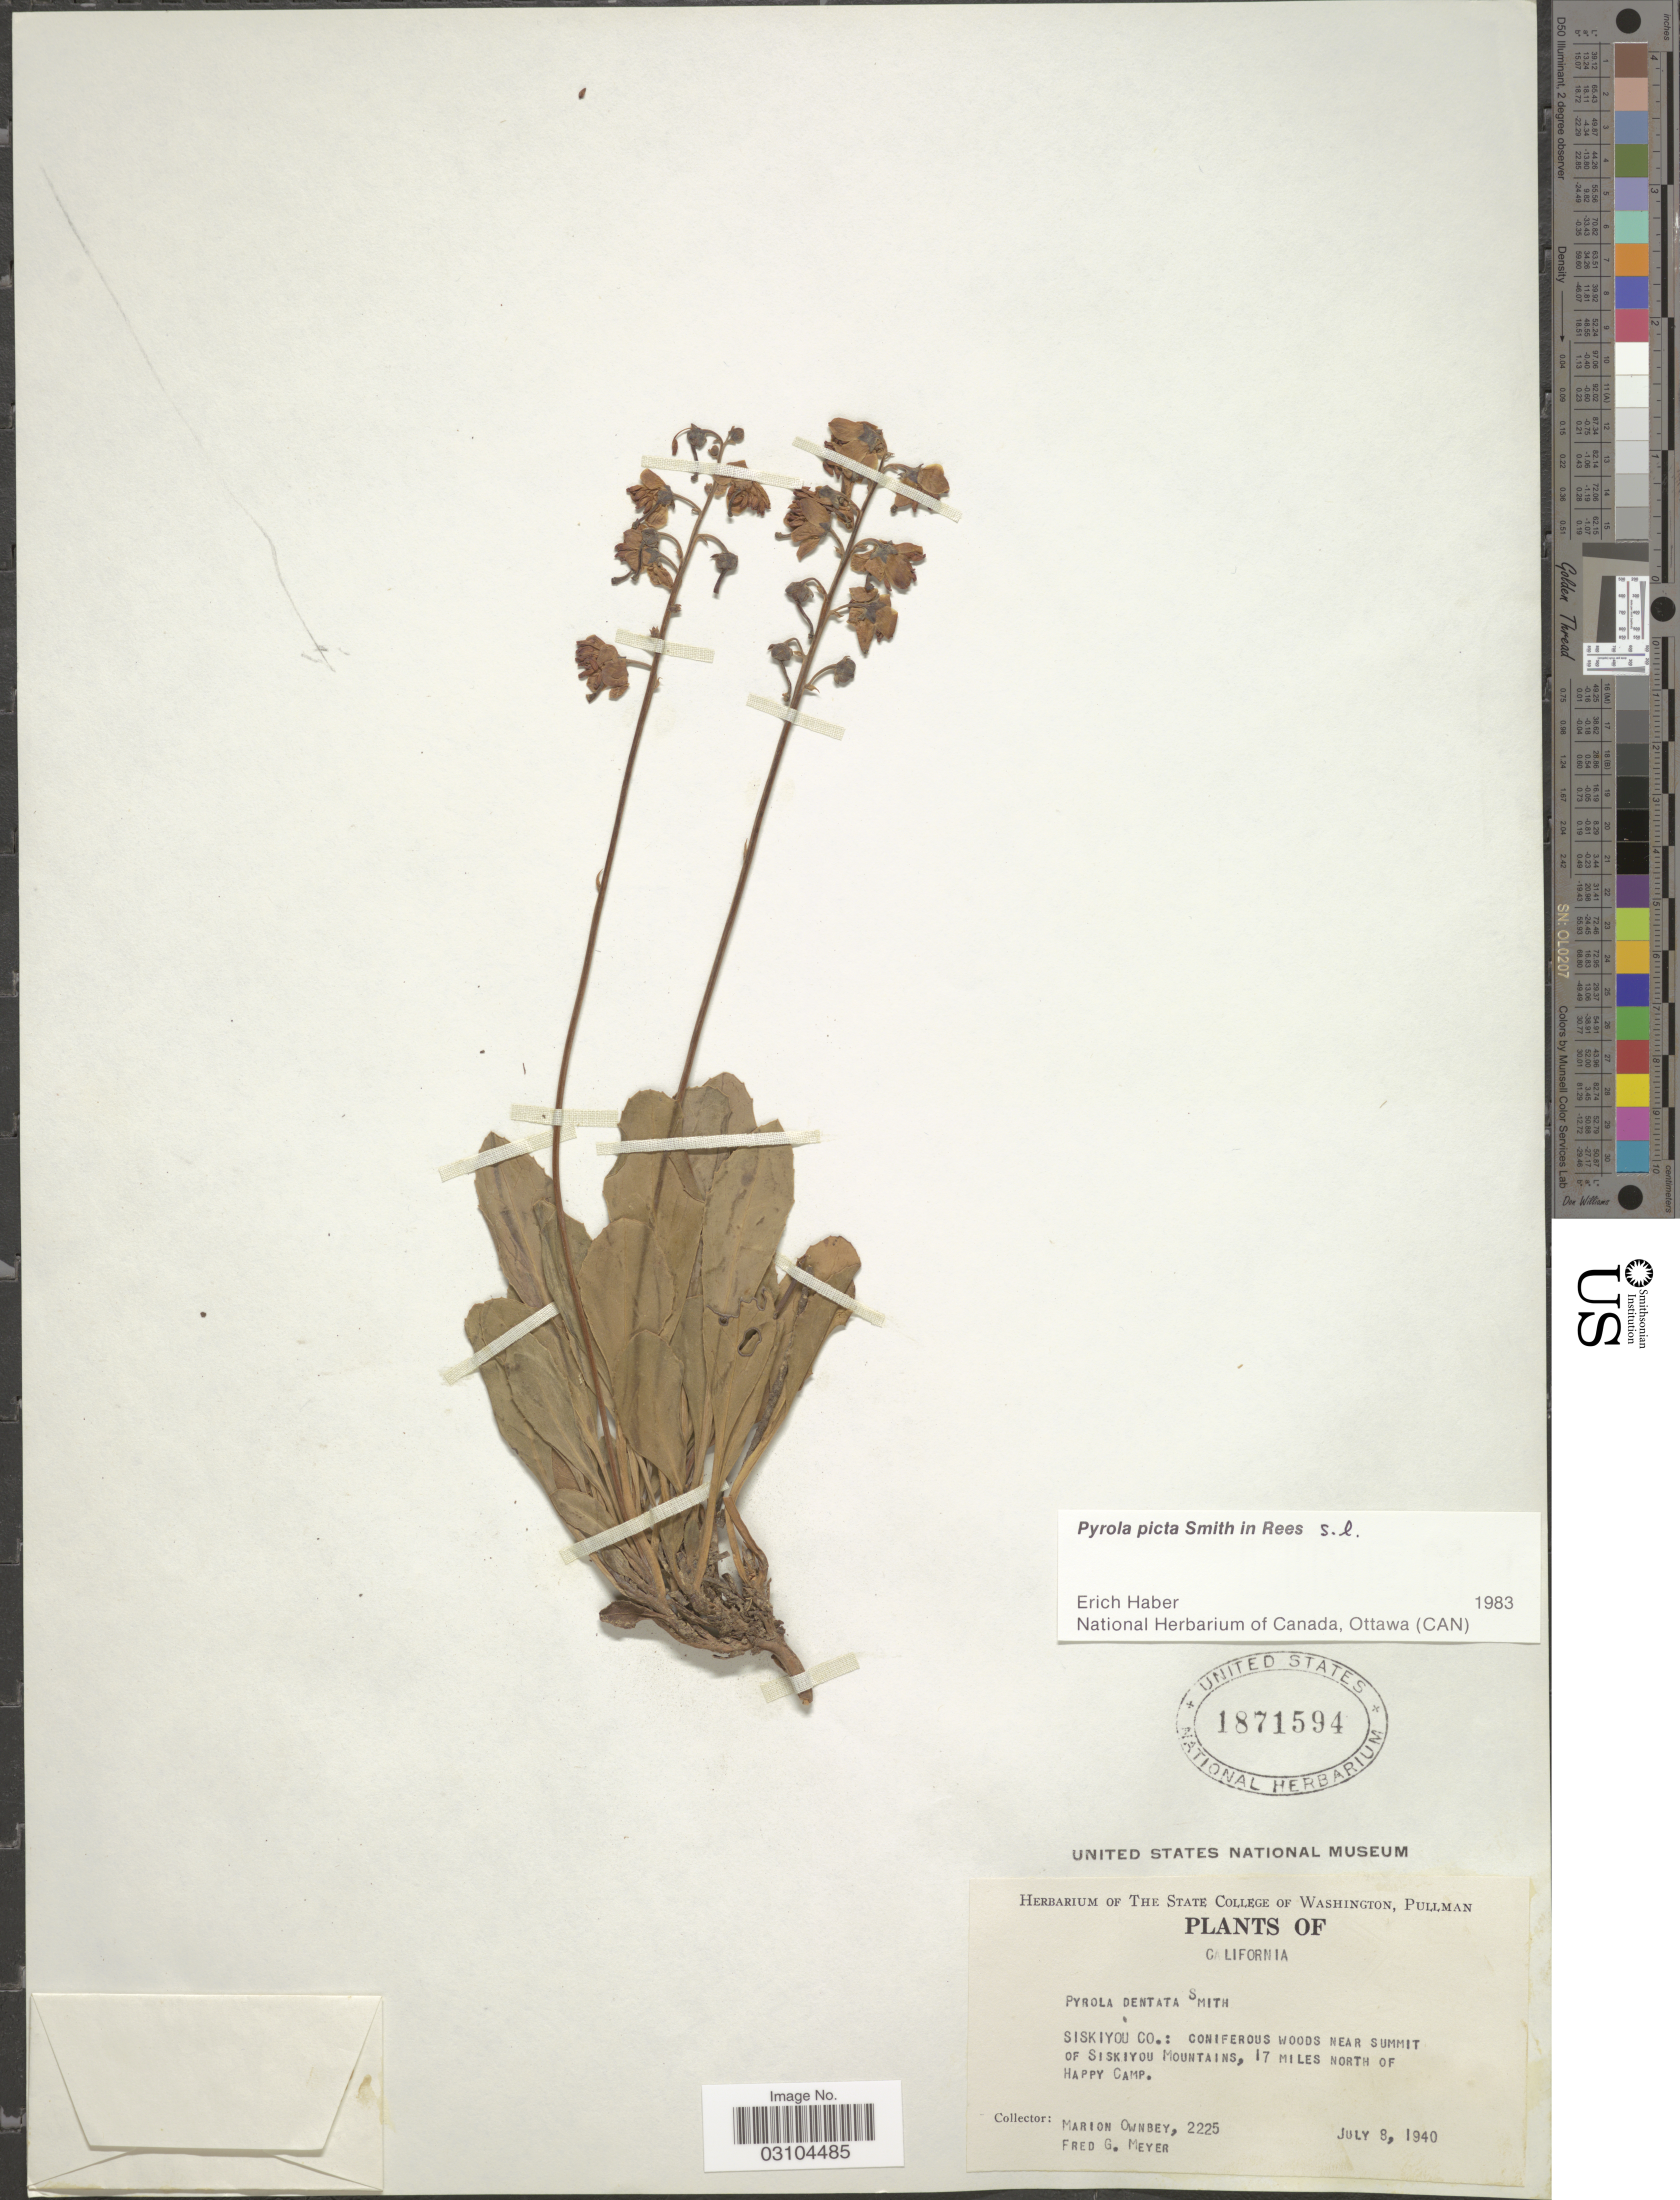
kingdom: Plantae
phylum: Tracheophyta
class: Magnoliopsida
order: Ericales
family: Ericaceae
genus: Pyrola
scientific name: Pyrola picta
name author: Sm. in Rees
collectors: M. Ownbey & F. G. Meyer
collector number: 2225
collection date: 1940-07-08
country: United States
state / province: California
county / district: Siskiyou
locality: Siskiyou Co.: near summit of Siskiyou Mountains, 17 miles north of Happy Camp.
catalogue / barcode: US 1871594